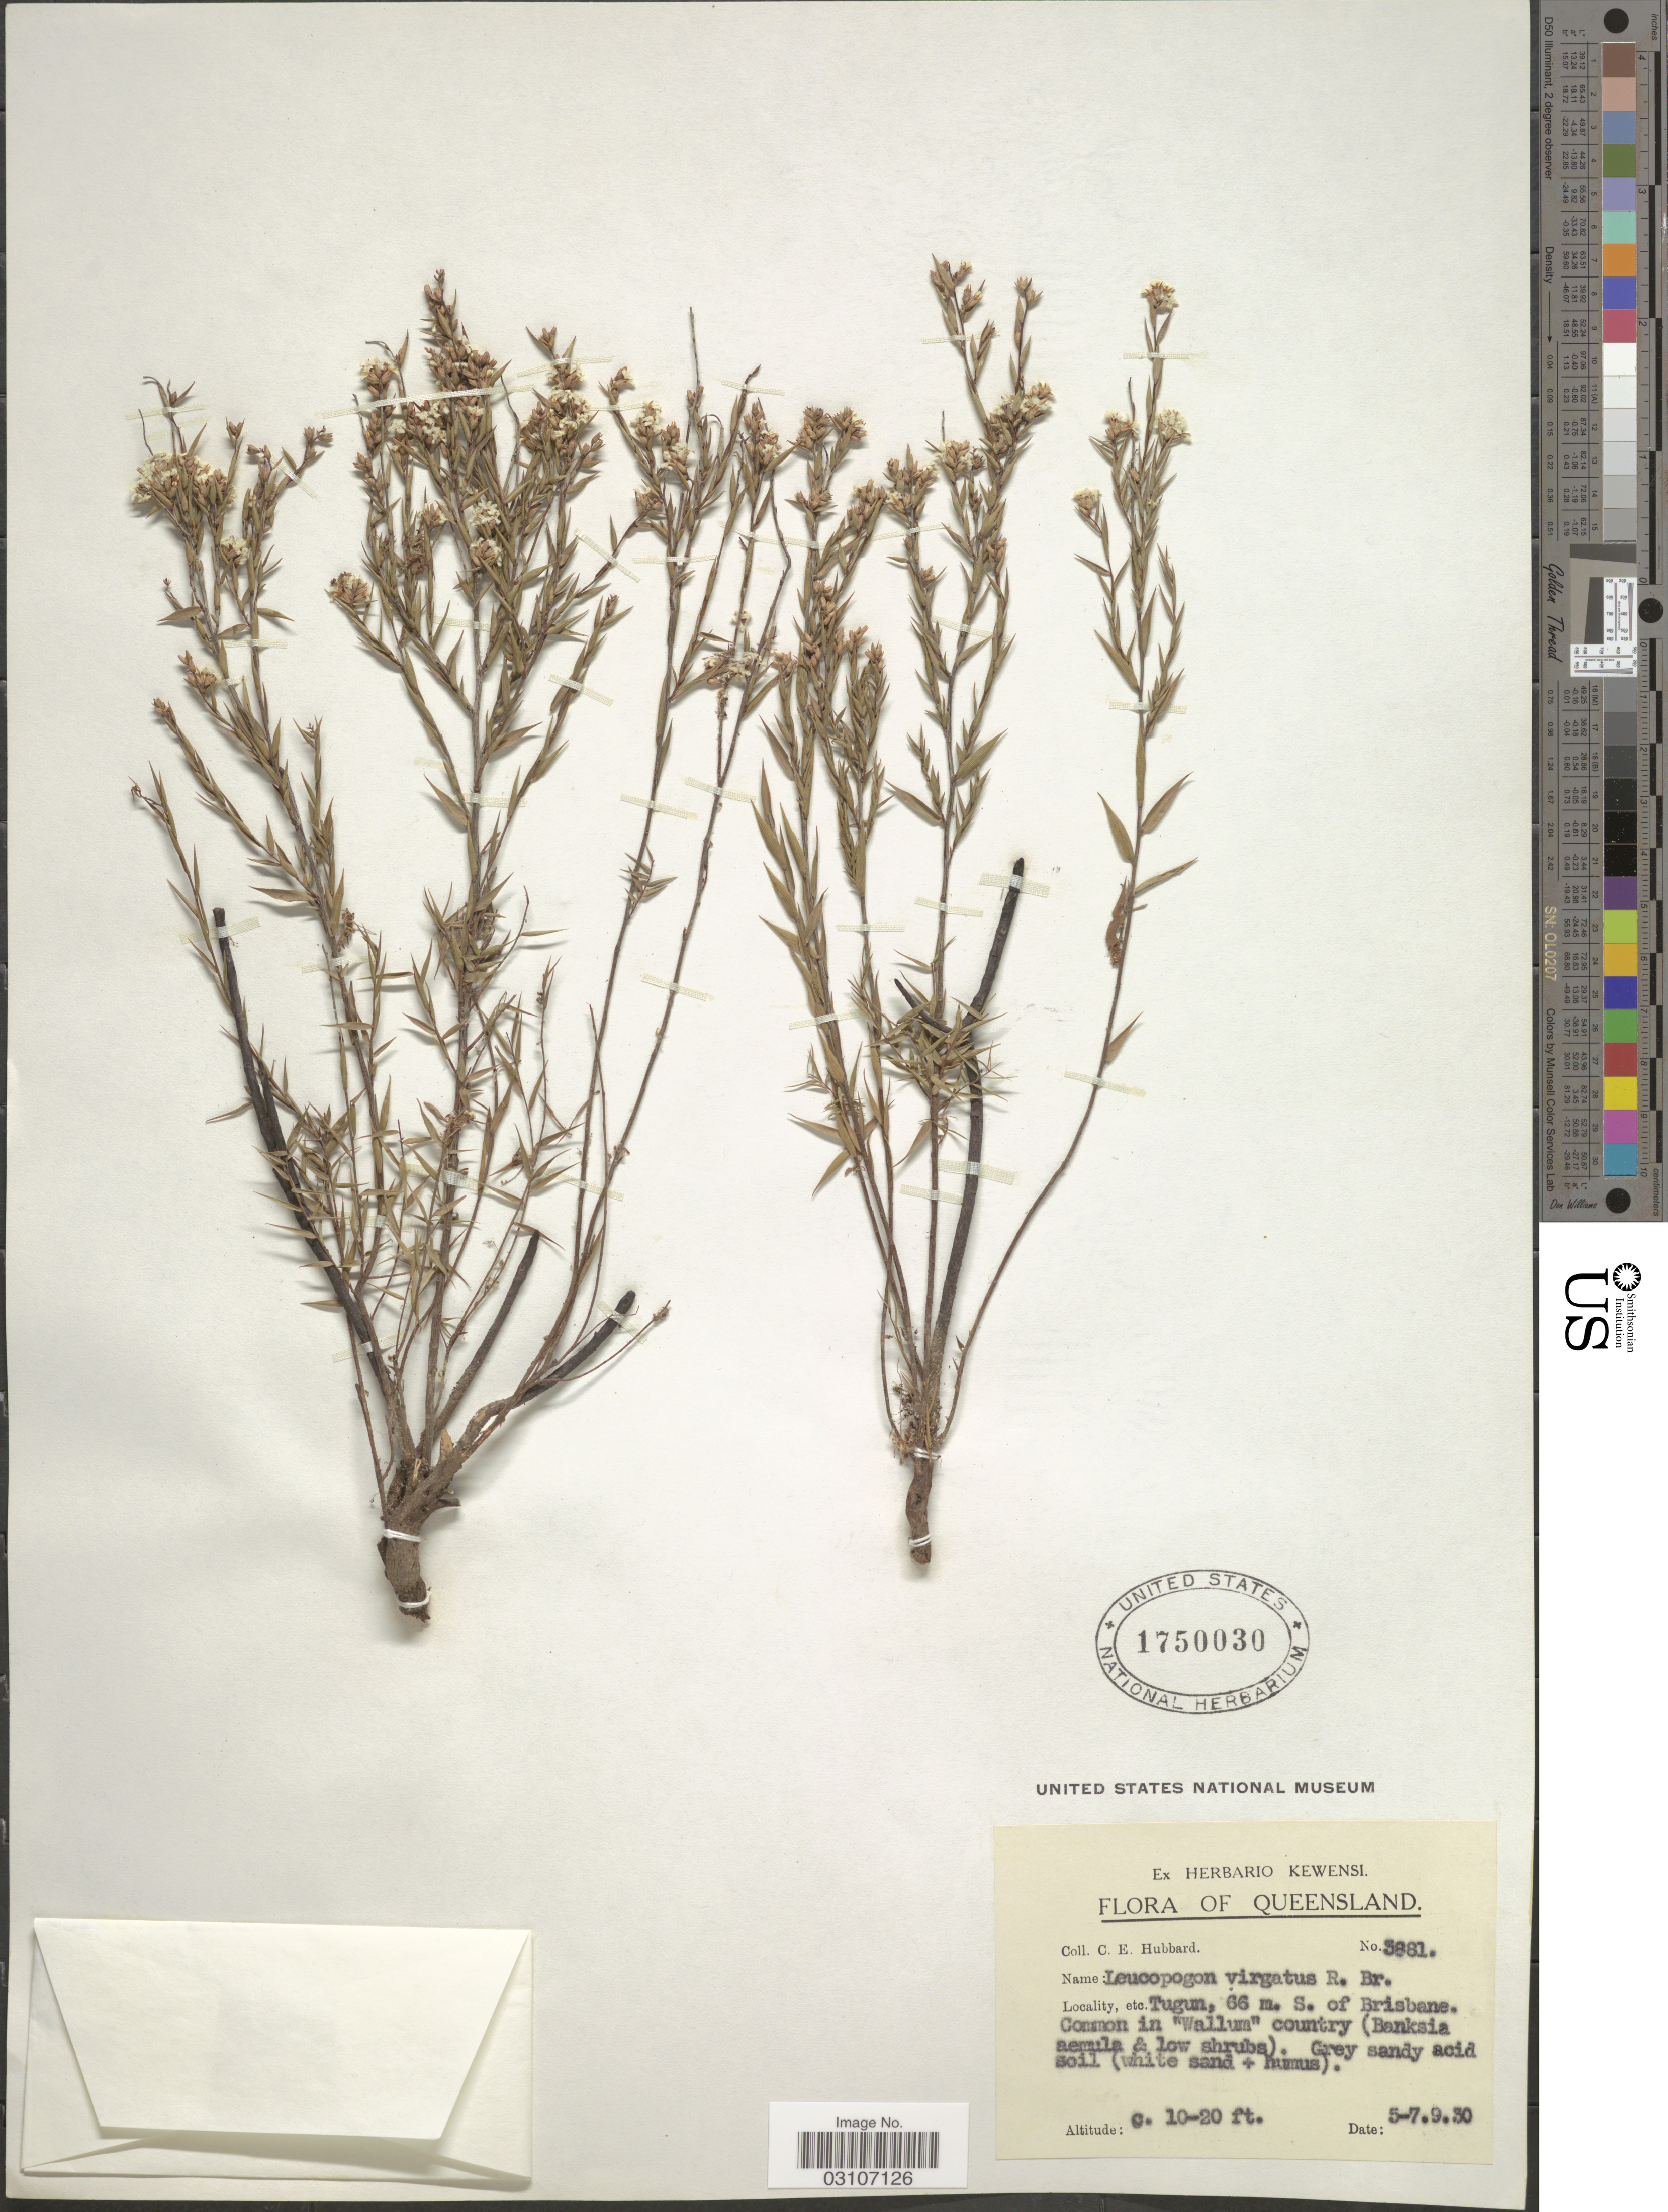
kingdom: Plantae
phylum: Tracheophyta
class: Magnoliopsida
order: Ericales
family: Ericaceae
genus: Leucopogon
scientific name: Leucopogon virgatus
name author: R. Br.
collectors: C. E. Hubbard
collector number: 3881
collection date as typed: Transcribed d/m/y: 5/9/30 to 7/9/30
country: Australia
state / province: Queensland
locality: Tugun, 66 m. S. of Brisbane. Common in "Wallum" country.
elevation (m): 3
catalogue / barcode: US 1750030